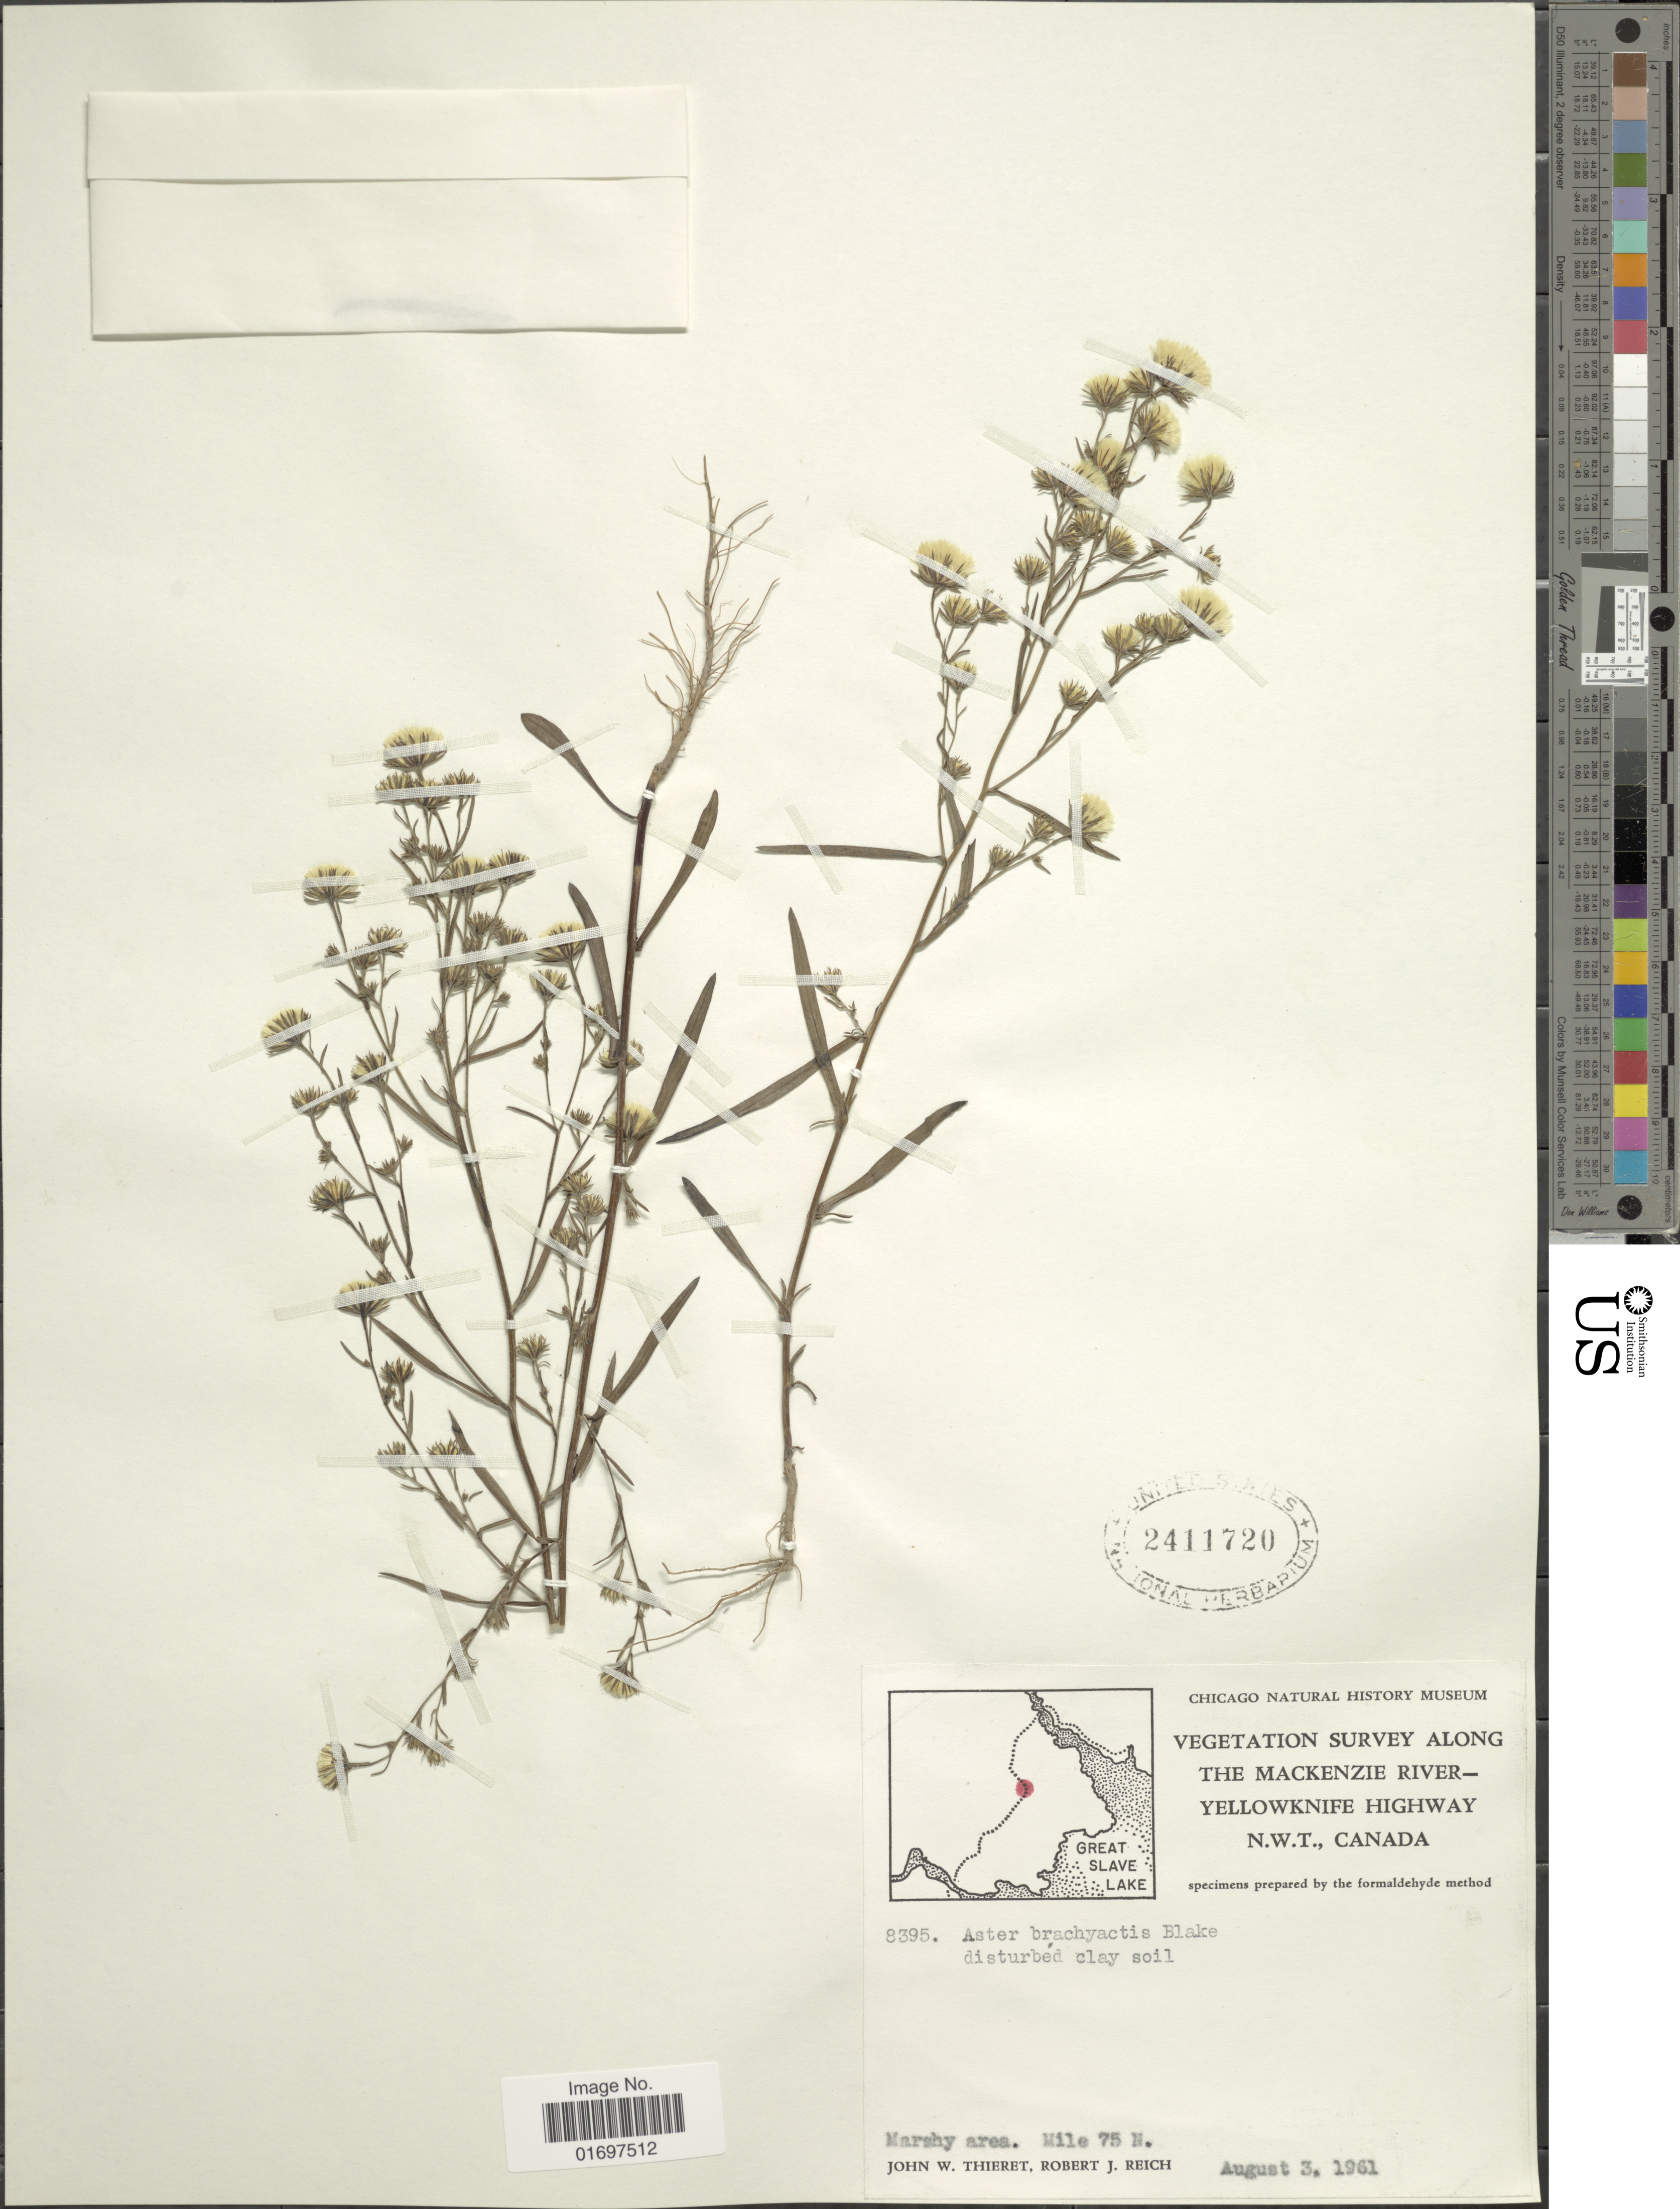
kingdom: Plantae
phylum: Tracheophyta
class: Magnoliopsida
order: Asterales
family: Asteraceae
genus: Symphyotrichum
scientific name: Symphyotrichum ciliatum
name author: (Ledeb.) G.L. Nesom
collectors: J. W. Thieret & R. Reich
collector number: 8395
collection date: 1961-08-03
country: Canada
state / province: Northwest Territories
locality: Vegetation Survey along the Mackenzie River - Yellowknife Highway. Marshy area. Mile 75 N.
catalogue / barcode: US 2411720